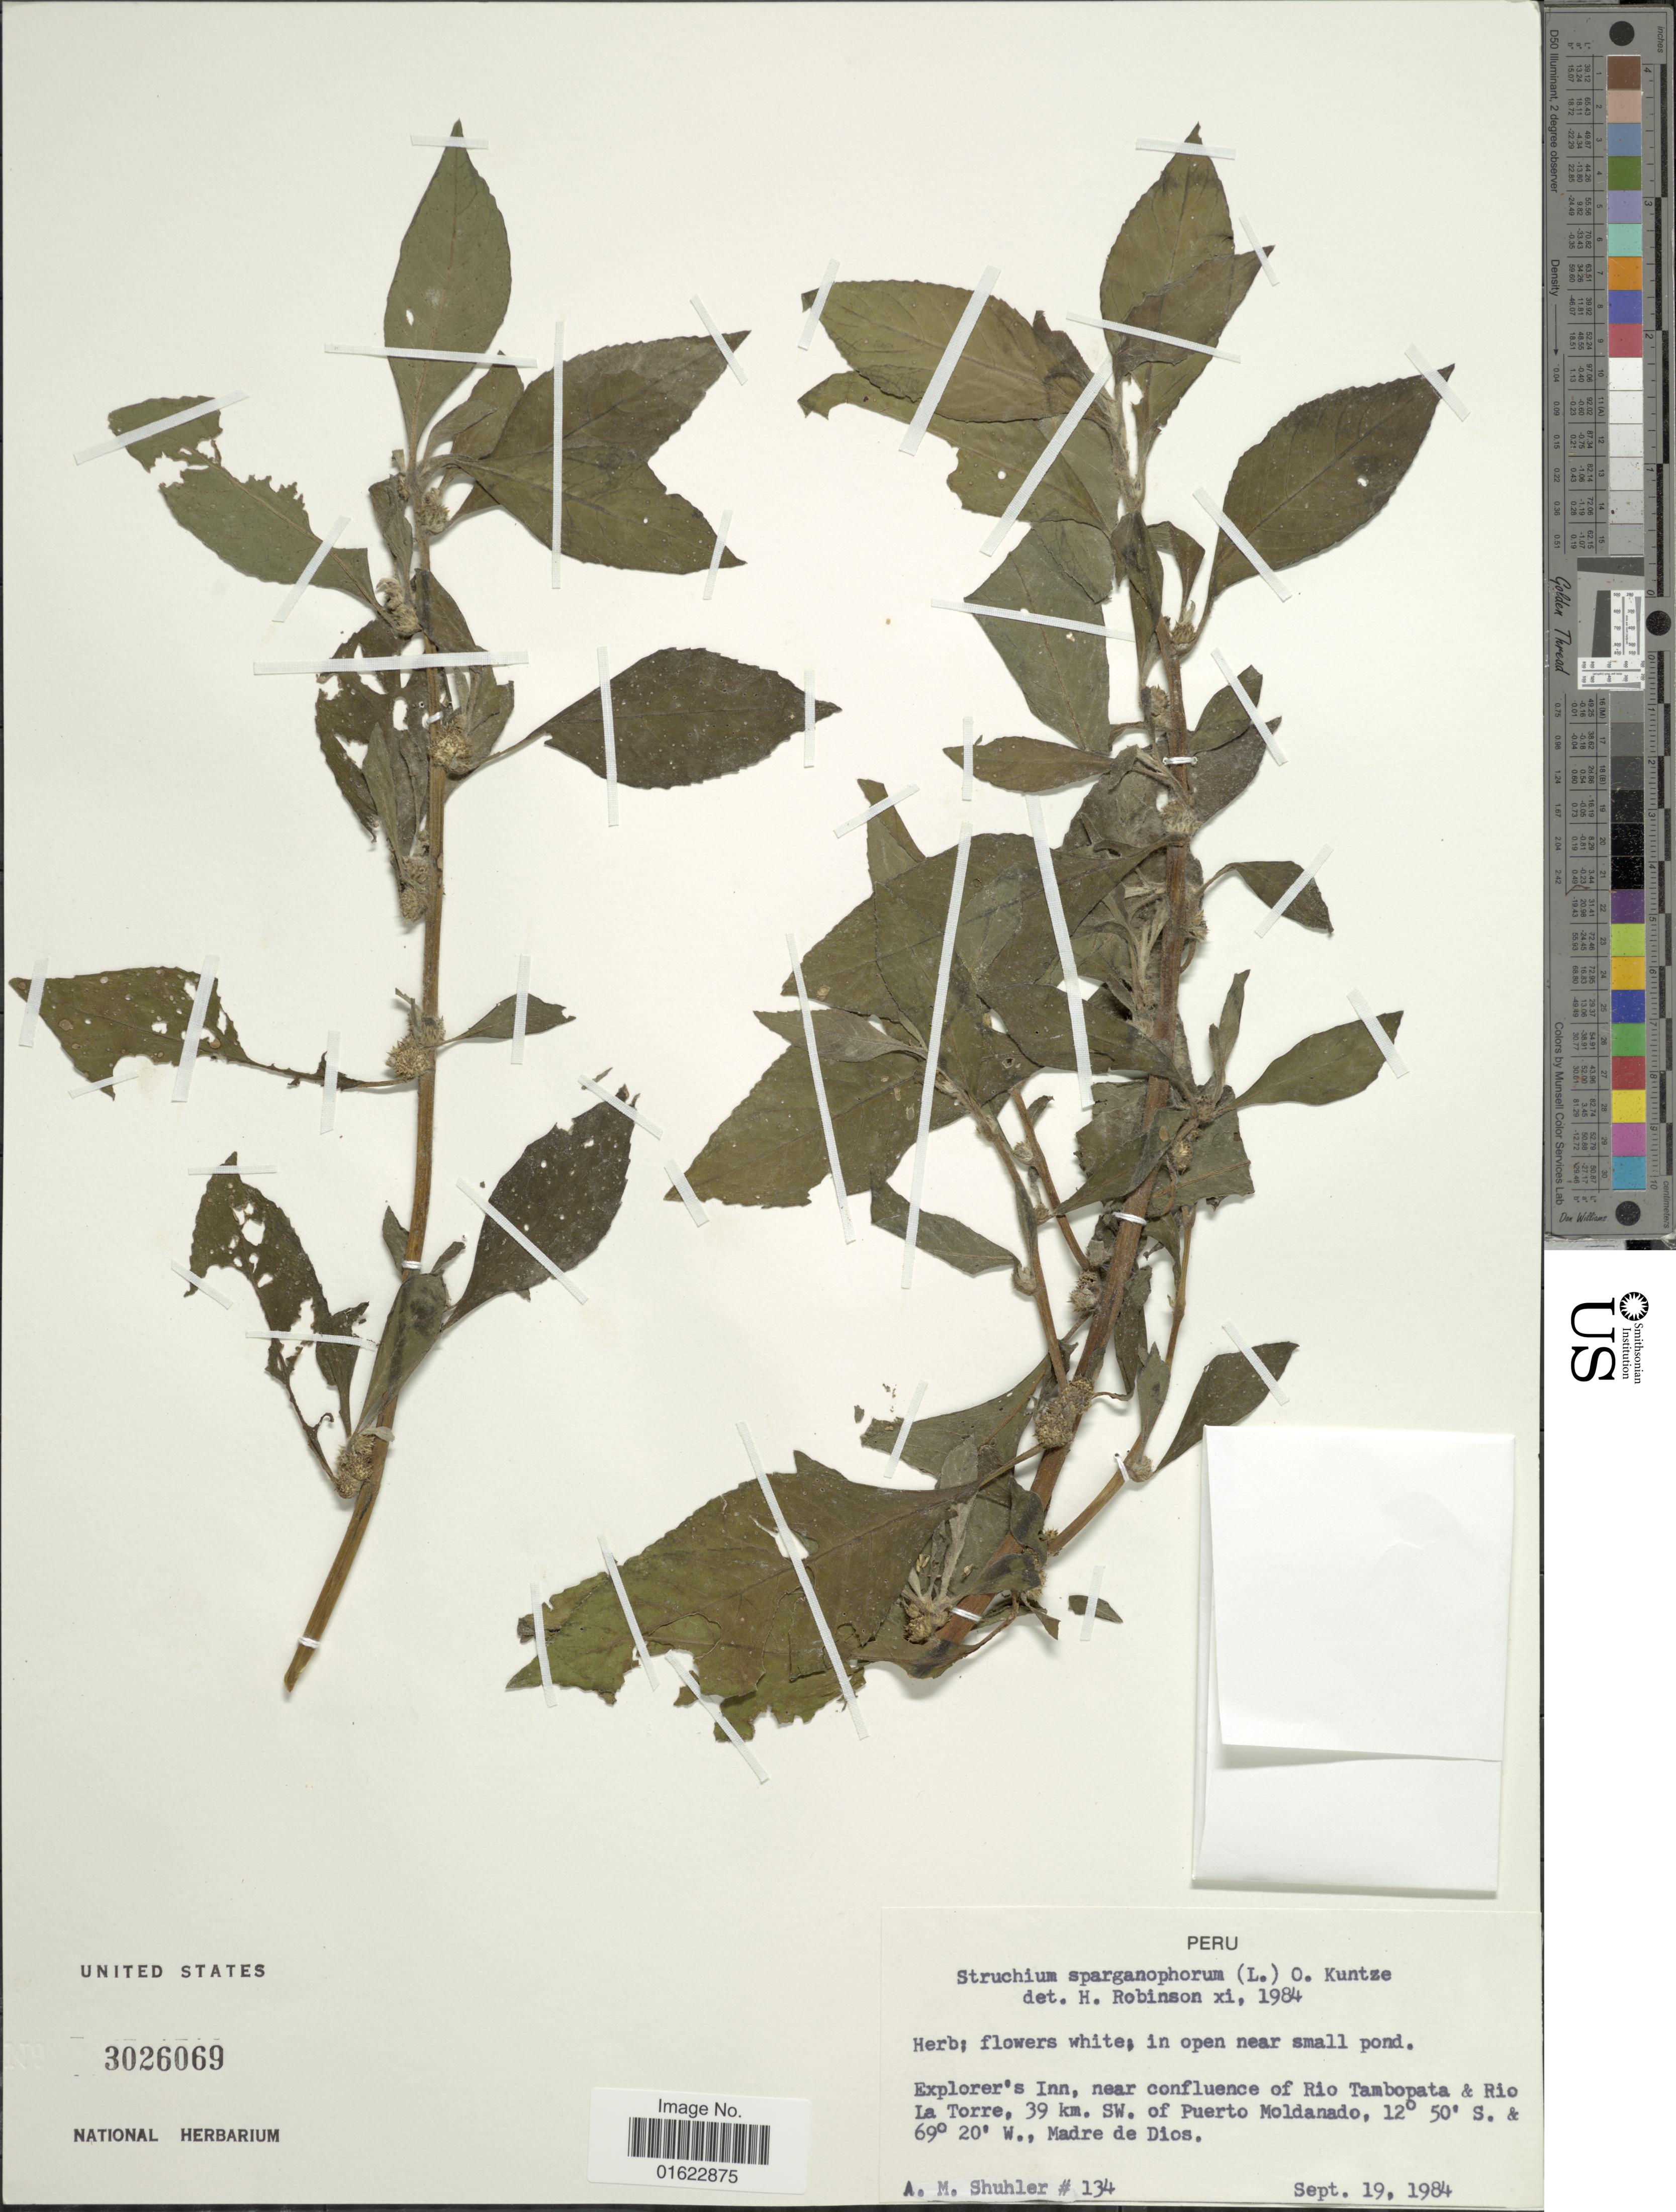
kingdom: Plantae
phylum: Tracheophyta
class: Magnoliopsida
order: Asterales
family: Asteraceae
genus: Struchium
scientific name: Struchium sparganophorum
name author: (L.) Kuntze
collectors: A. Shuhler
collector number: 134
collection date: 1984-09-19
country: Peru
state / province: Madre de Dios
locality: Peru. Explorer's Inn, near confluence of Rio Tambopata & Rio La Torre, 39 km. SW. of Puerto Moldanado.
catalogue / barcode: US 3026069